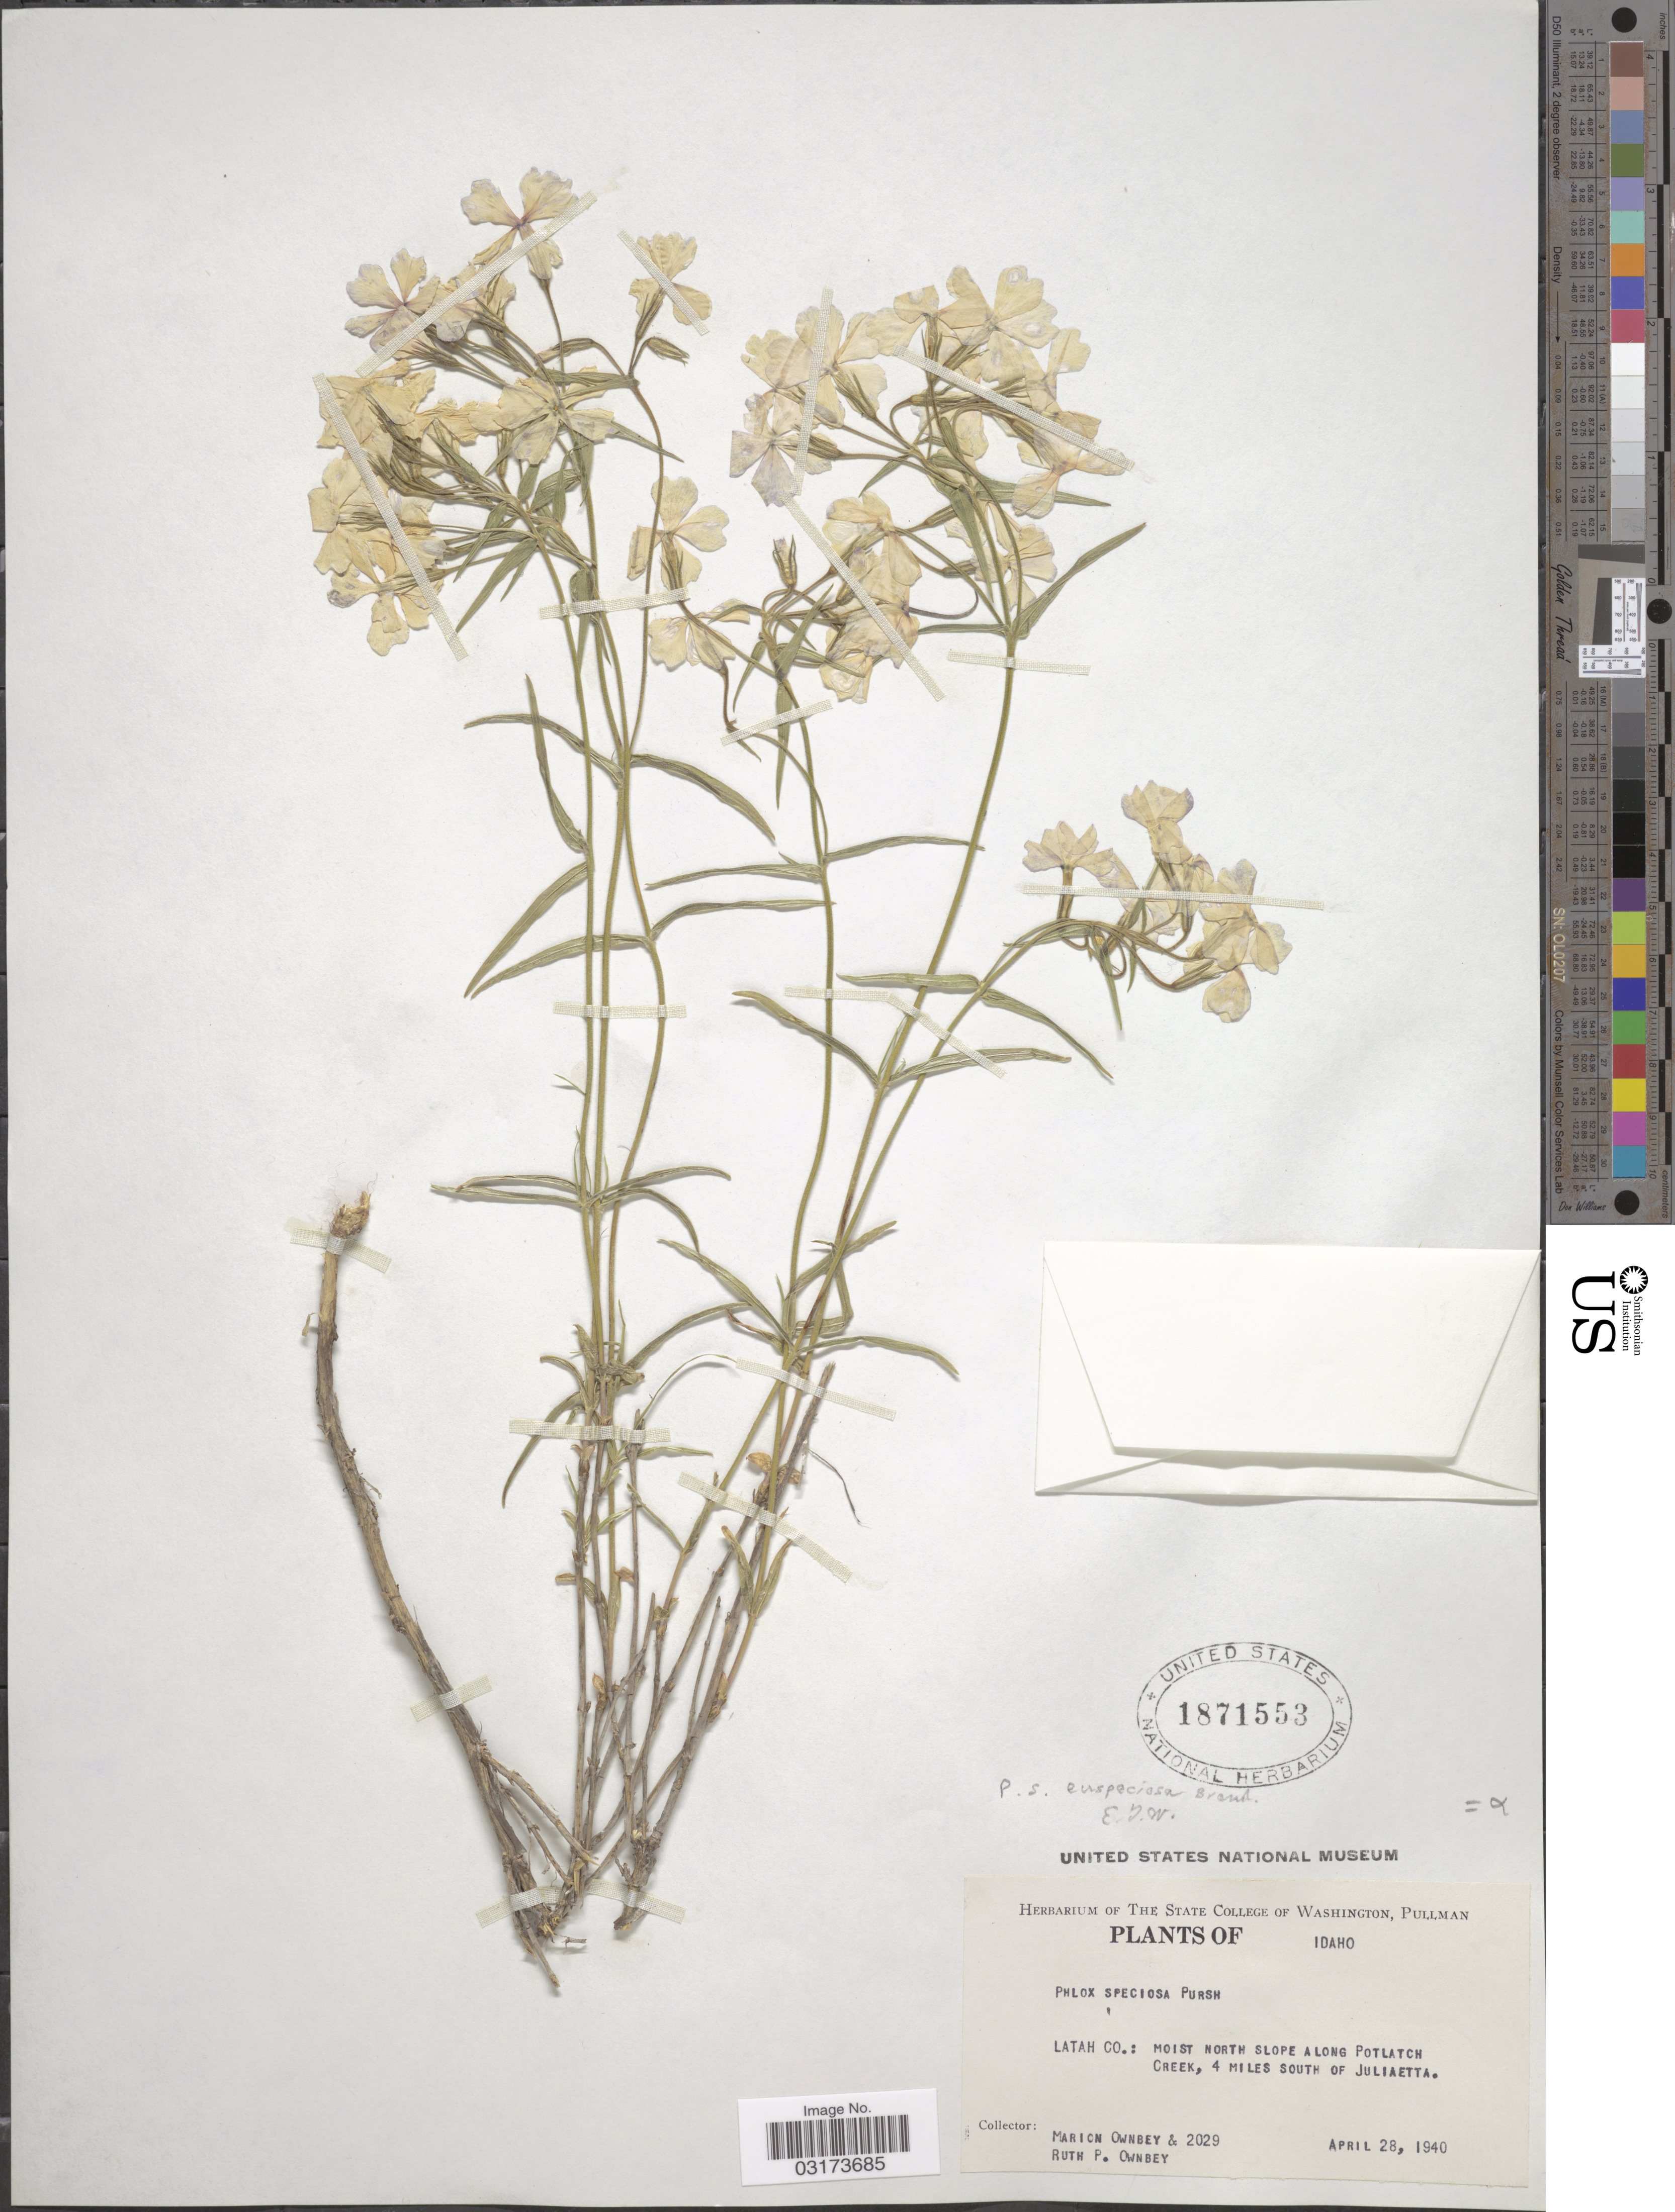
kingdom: Plantae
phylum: Tracheophyta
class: Magnoliopsida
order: Ericales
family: Polemoniaceae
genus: Phlox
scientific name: Phlox speciosa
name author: Pursh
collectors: M. Ownbey & R. Ownbey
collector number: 2029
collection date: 1940-04-28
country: United States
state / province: Idaho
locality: Latah Co.: Along Potlatch Creek, 4 miles south of Juliaetta.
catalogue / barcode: US 1871553